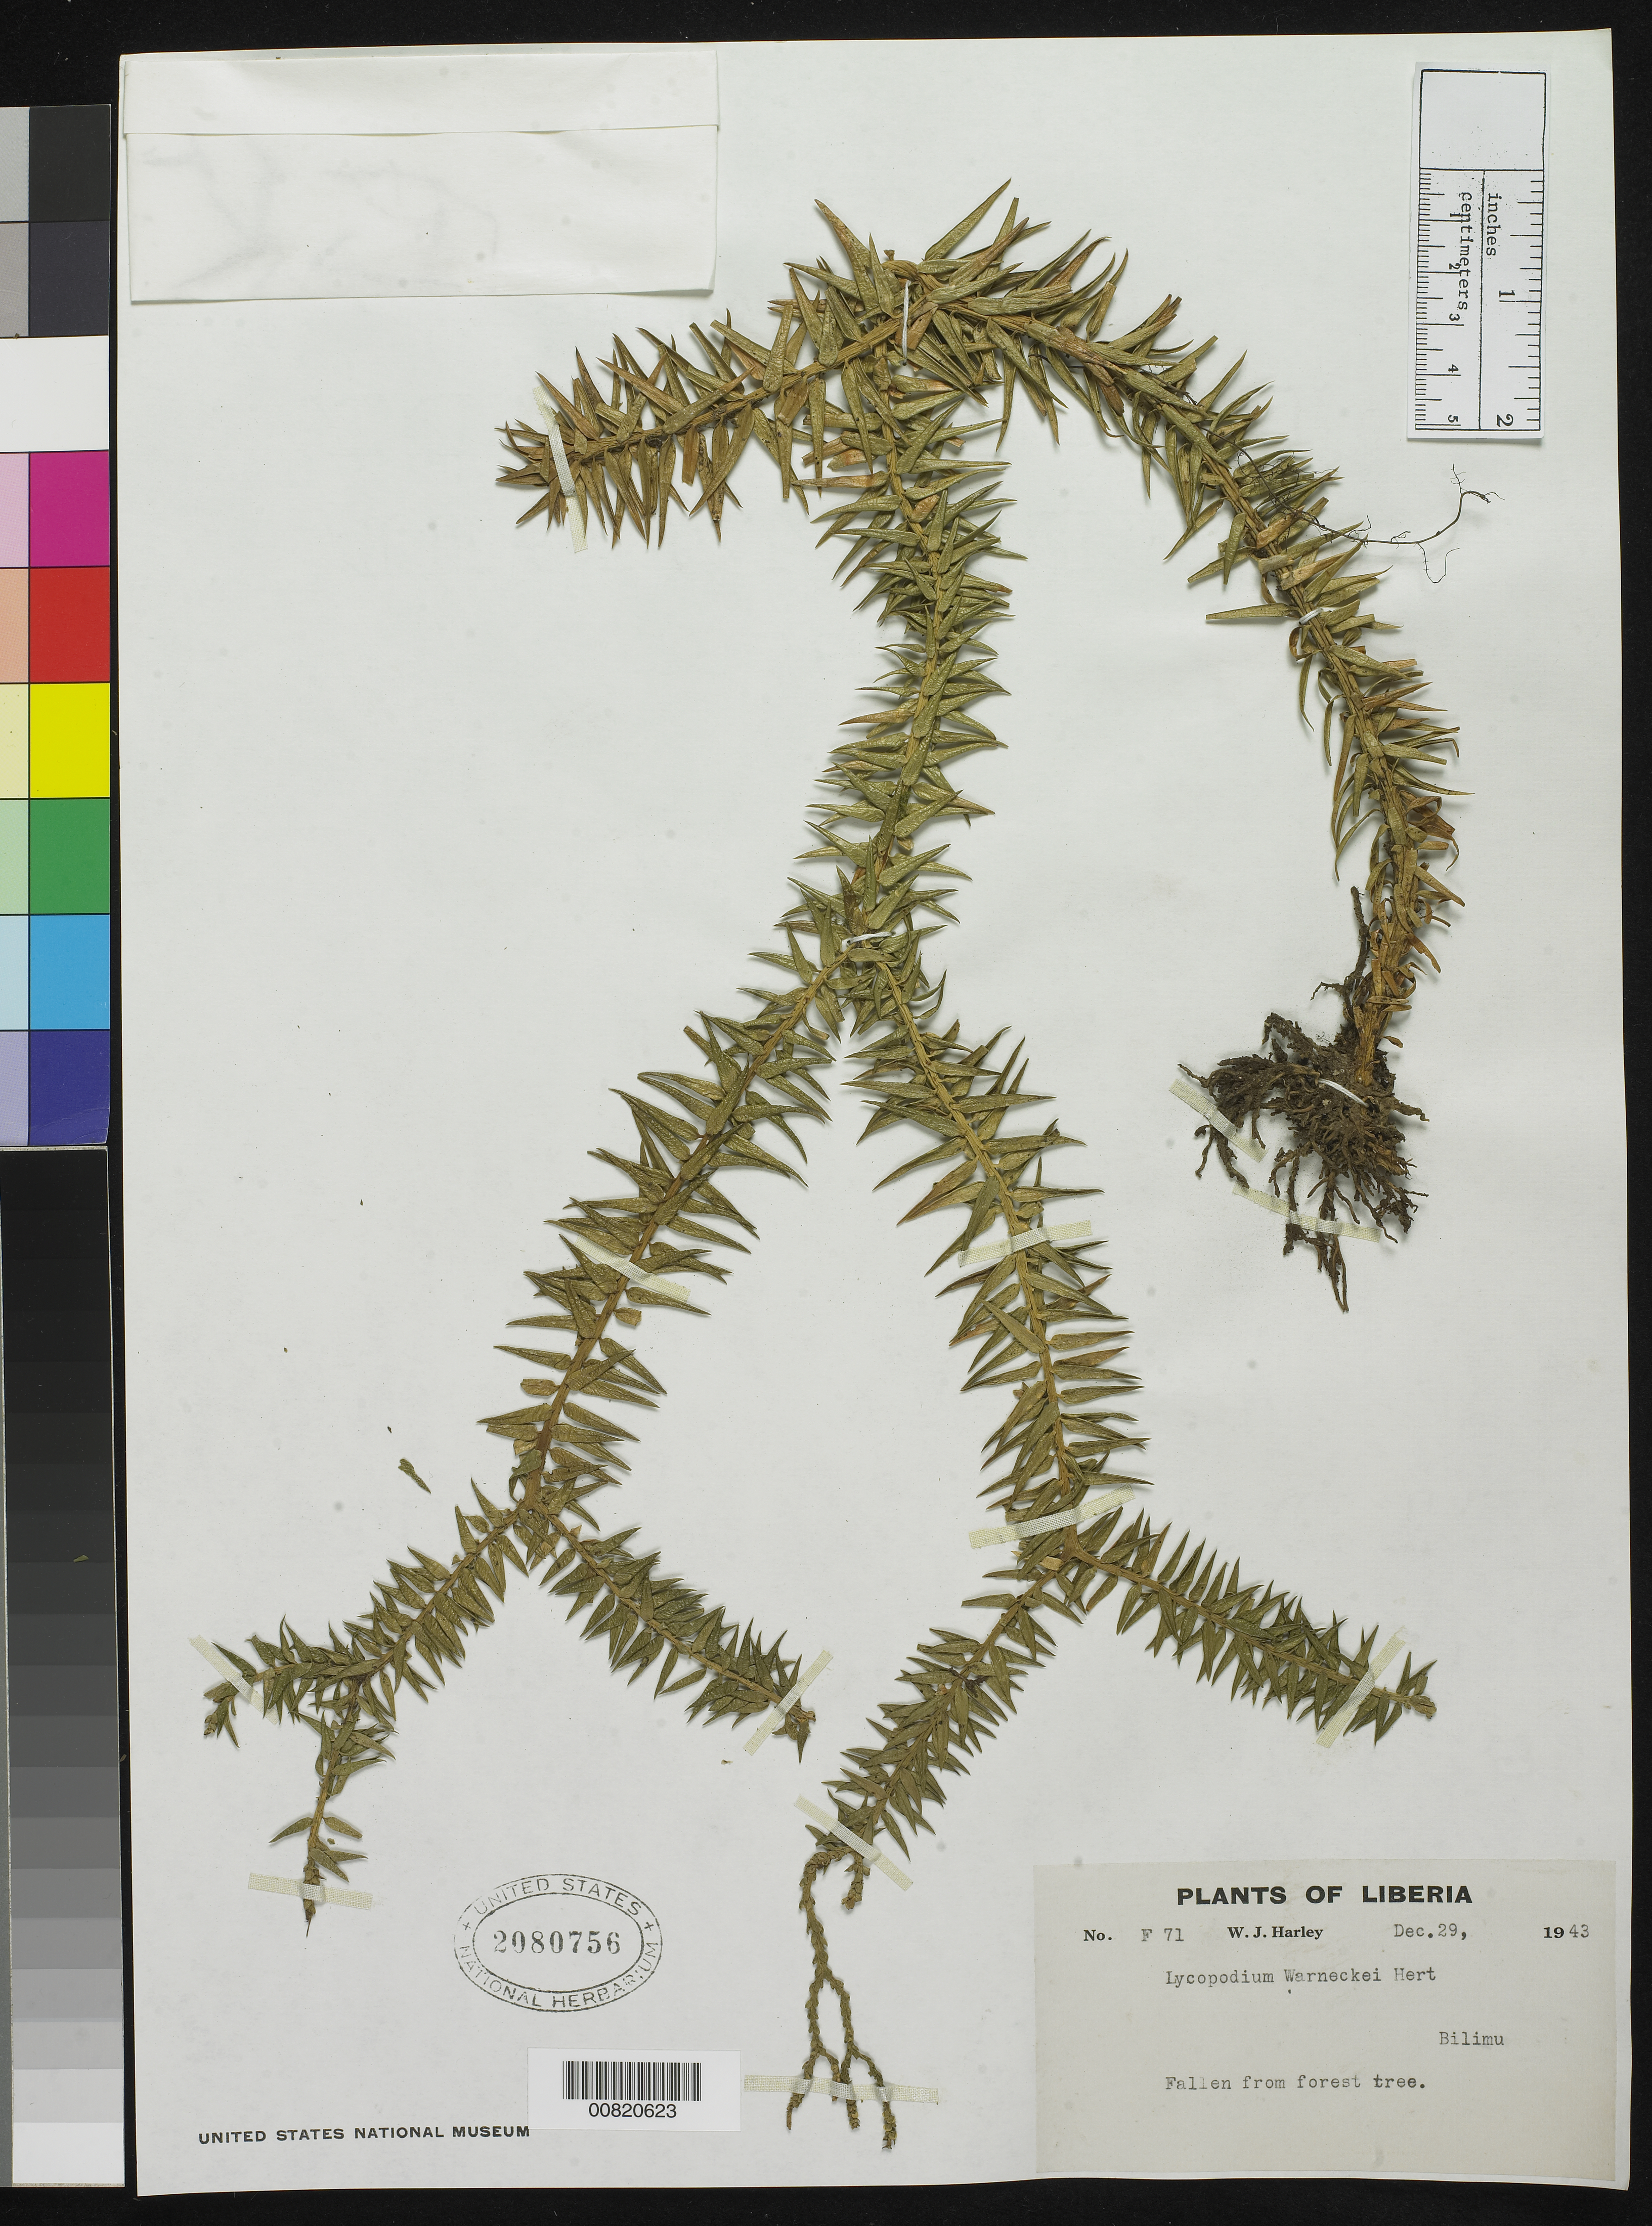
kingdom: Plantae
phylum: Tracheophyta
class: Lycopodiopsida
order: Lycopodiales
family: Lycopodiaceae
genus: Phlegmariurus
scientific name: Phlegmariurus warneckei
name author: (Nessel) A. R. Field & Bostock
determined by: Field, A. R.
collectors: W. Harley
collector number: F 71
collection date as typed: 29 Dec 1943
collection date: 1943-12-29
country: Liberia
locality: Bilimu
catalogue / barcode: US 2080756